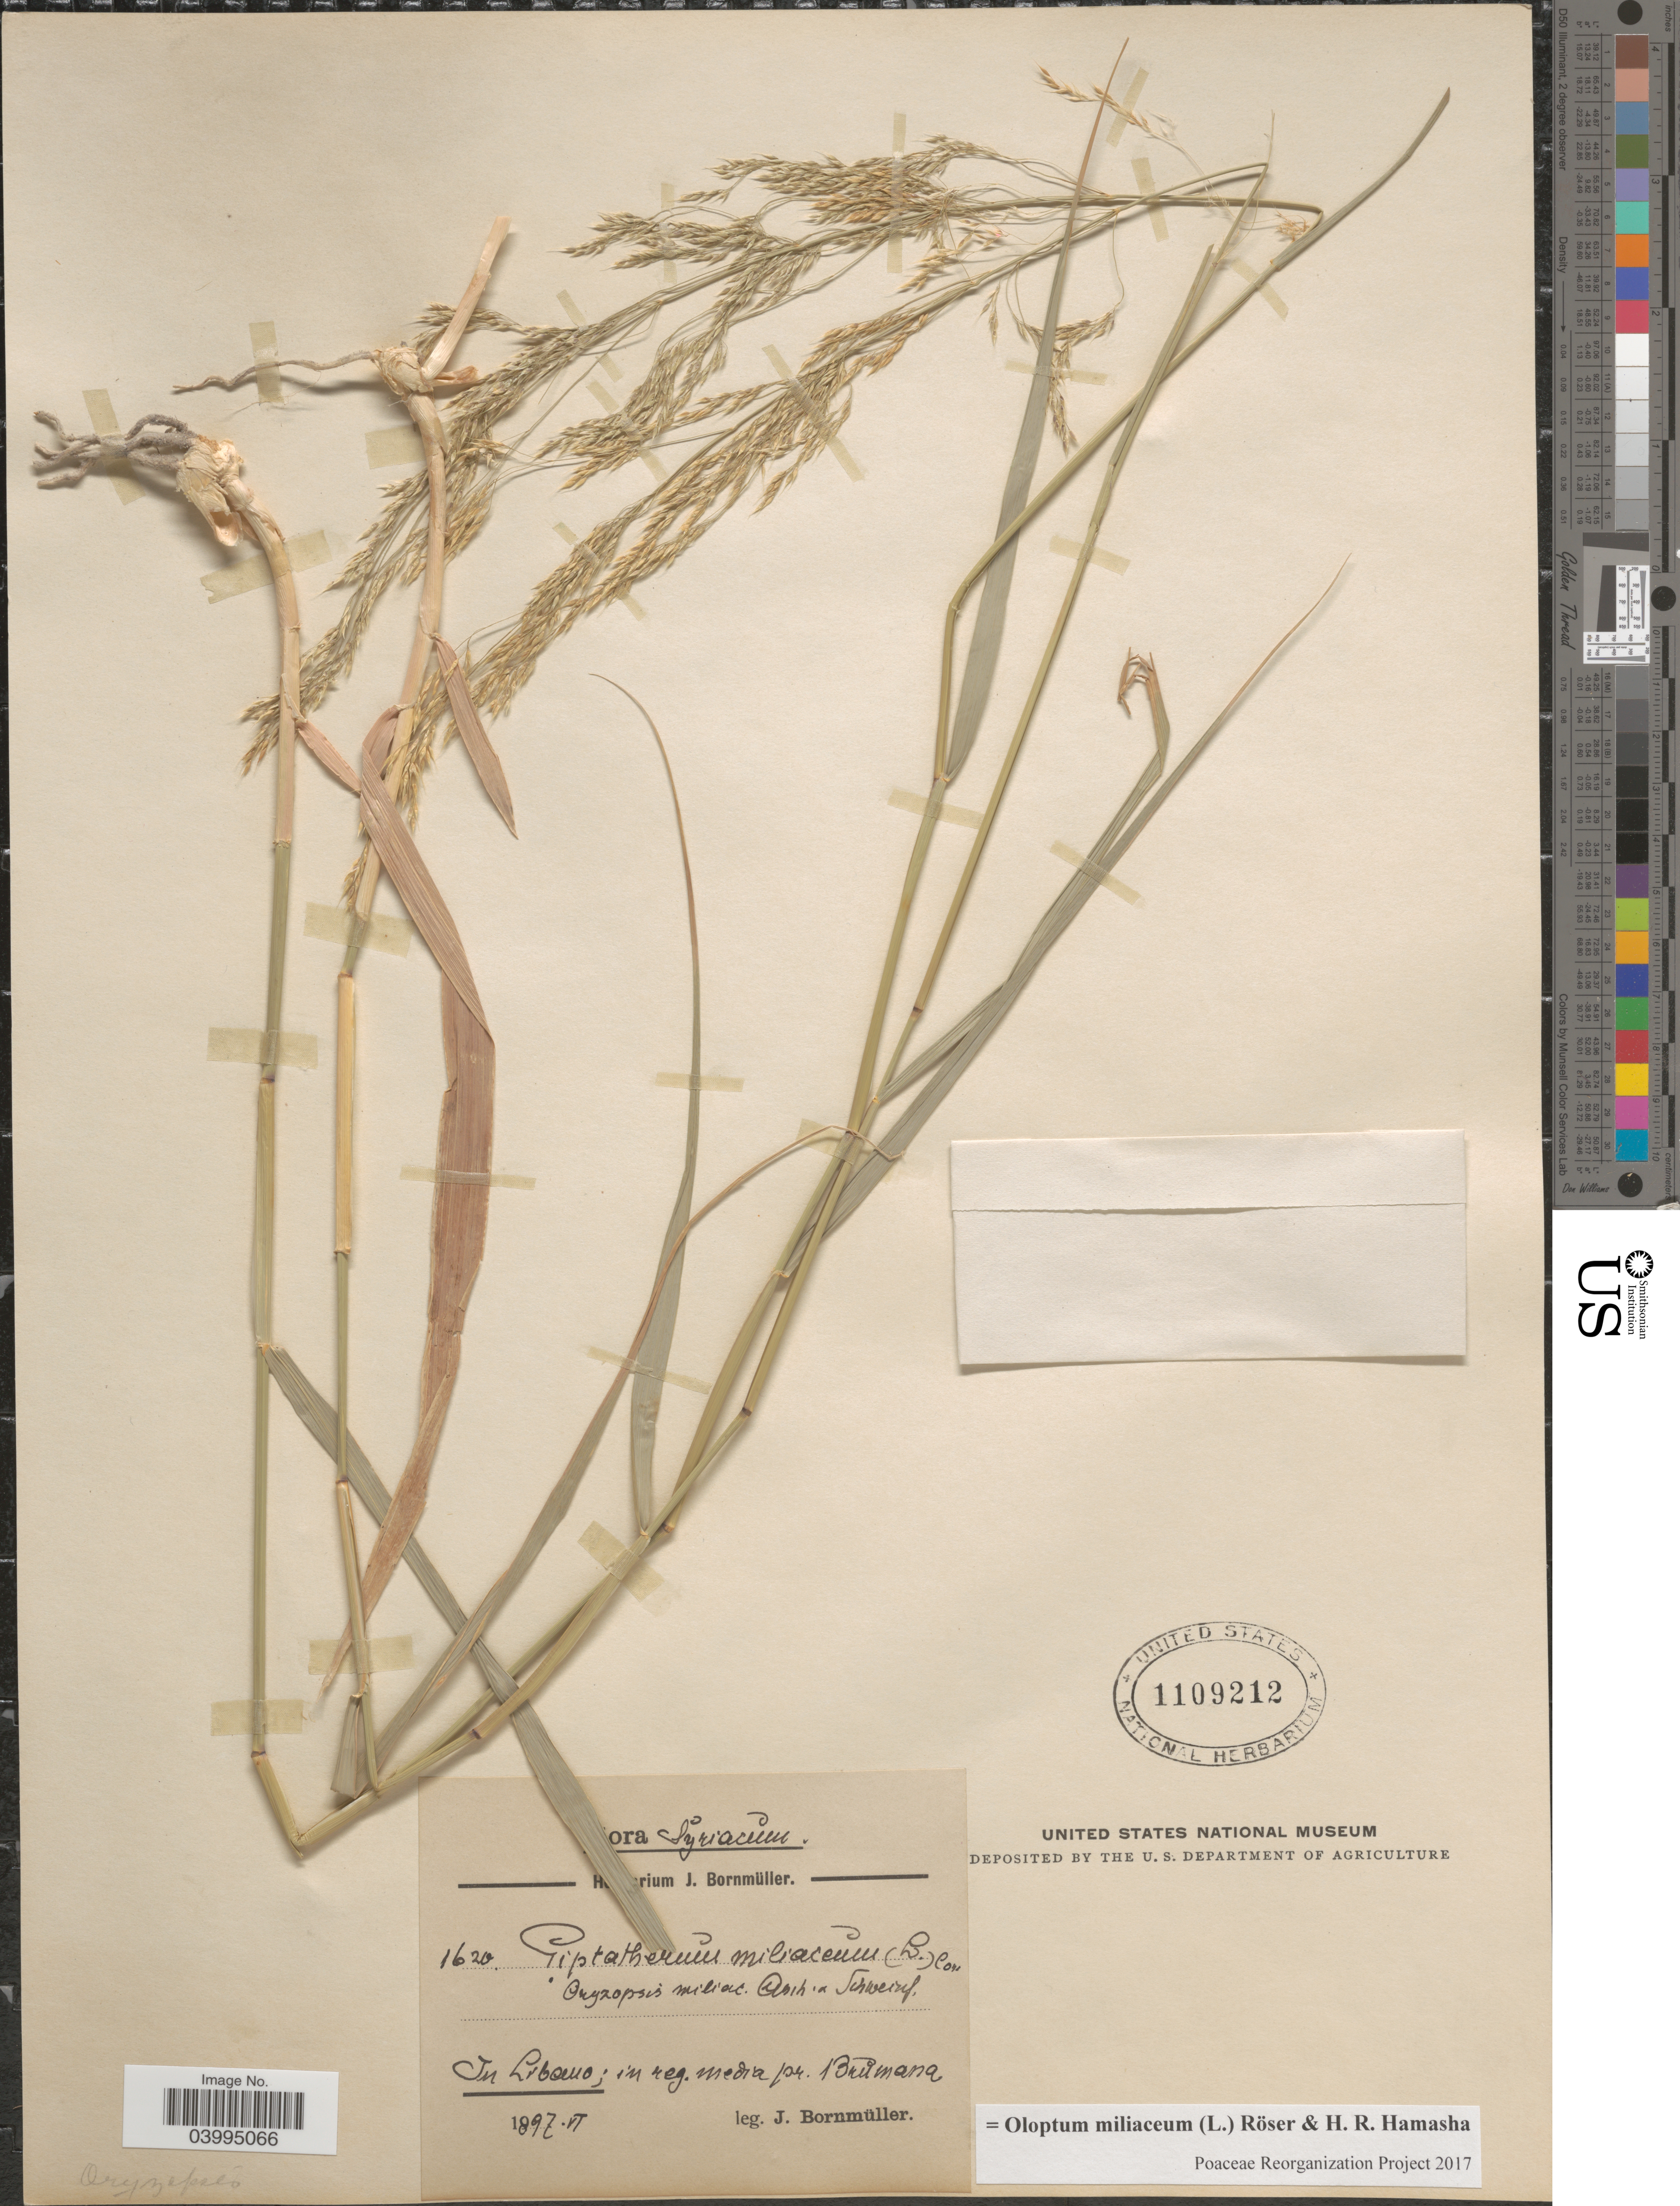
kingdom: Plantae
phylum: Tracheophyta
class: Liliopsida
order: Poales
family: Poaceae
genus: Oloptum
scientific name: Oloptum miliaceum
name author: Röser & H. R. Hamasha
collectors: J. Bornmüller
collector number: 1620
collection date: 1897-06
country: Lebanon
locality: Syriacům. In Libano; in reg. media pr. Brůmana.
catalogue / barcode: US 1109212